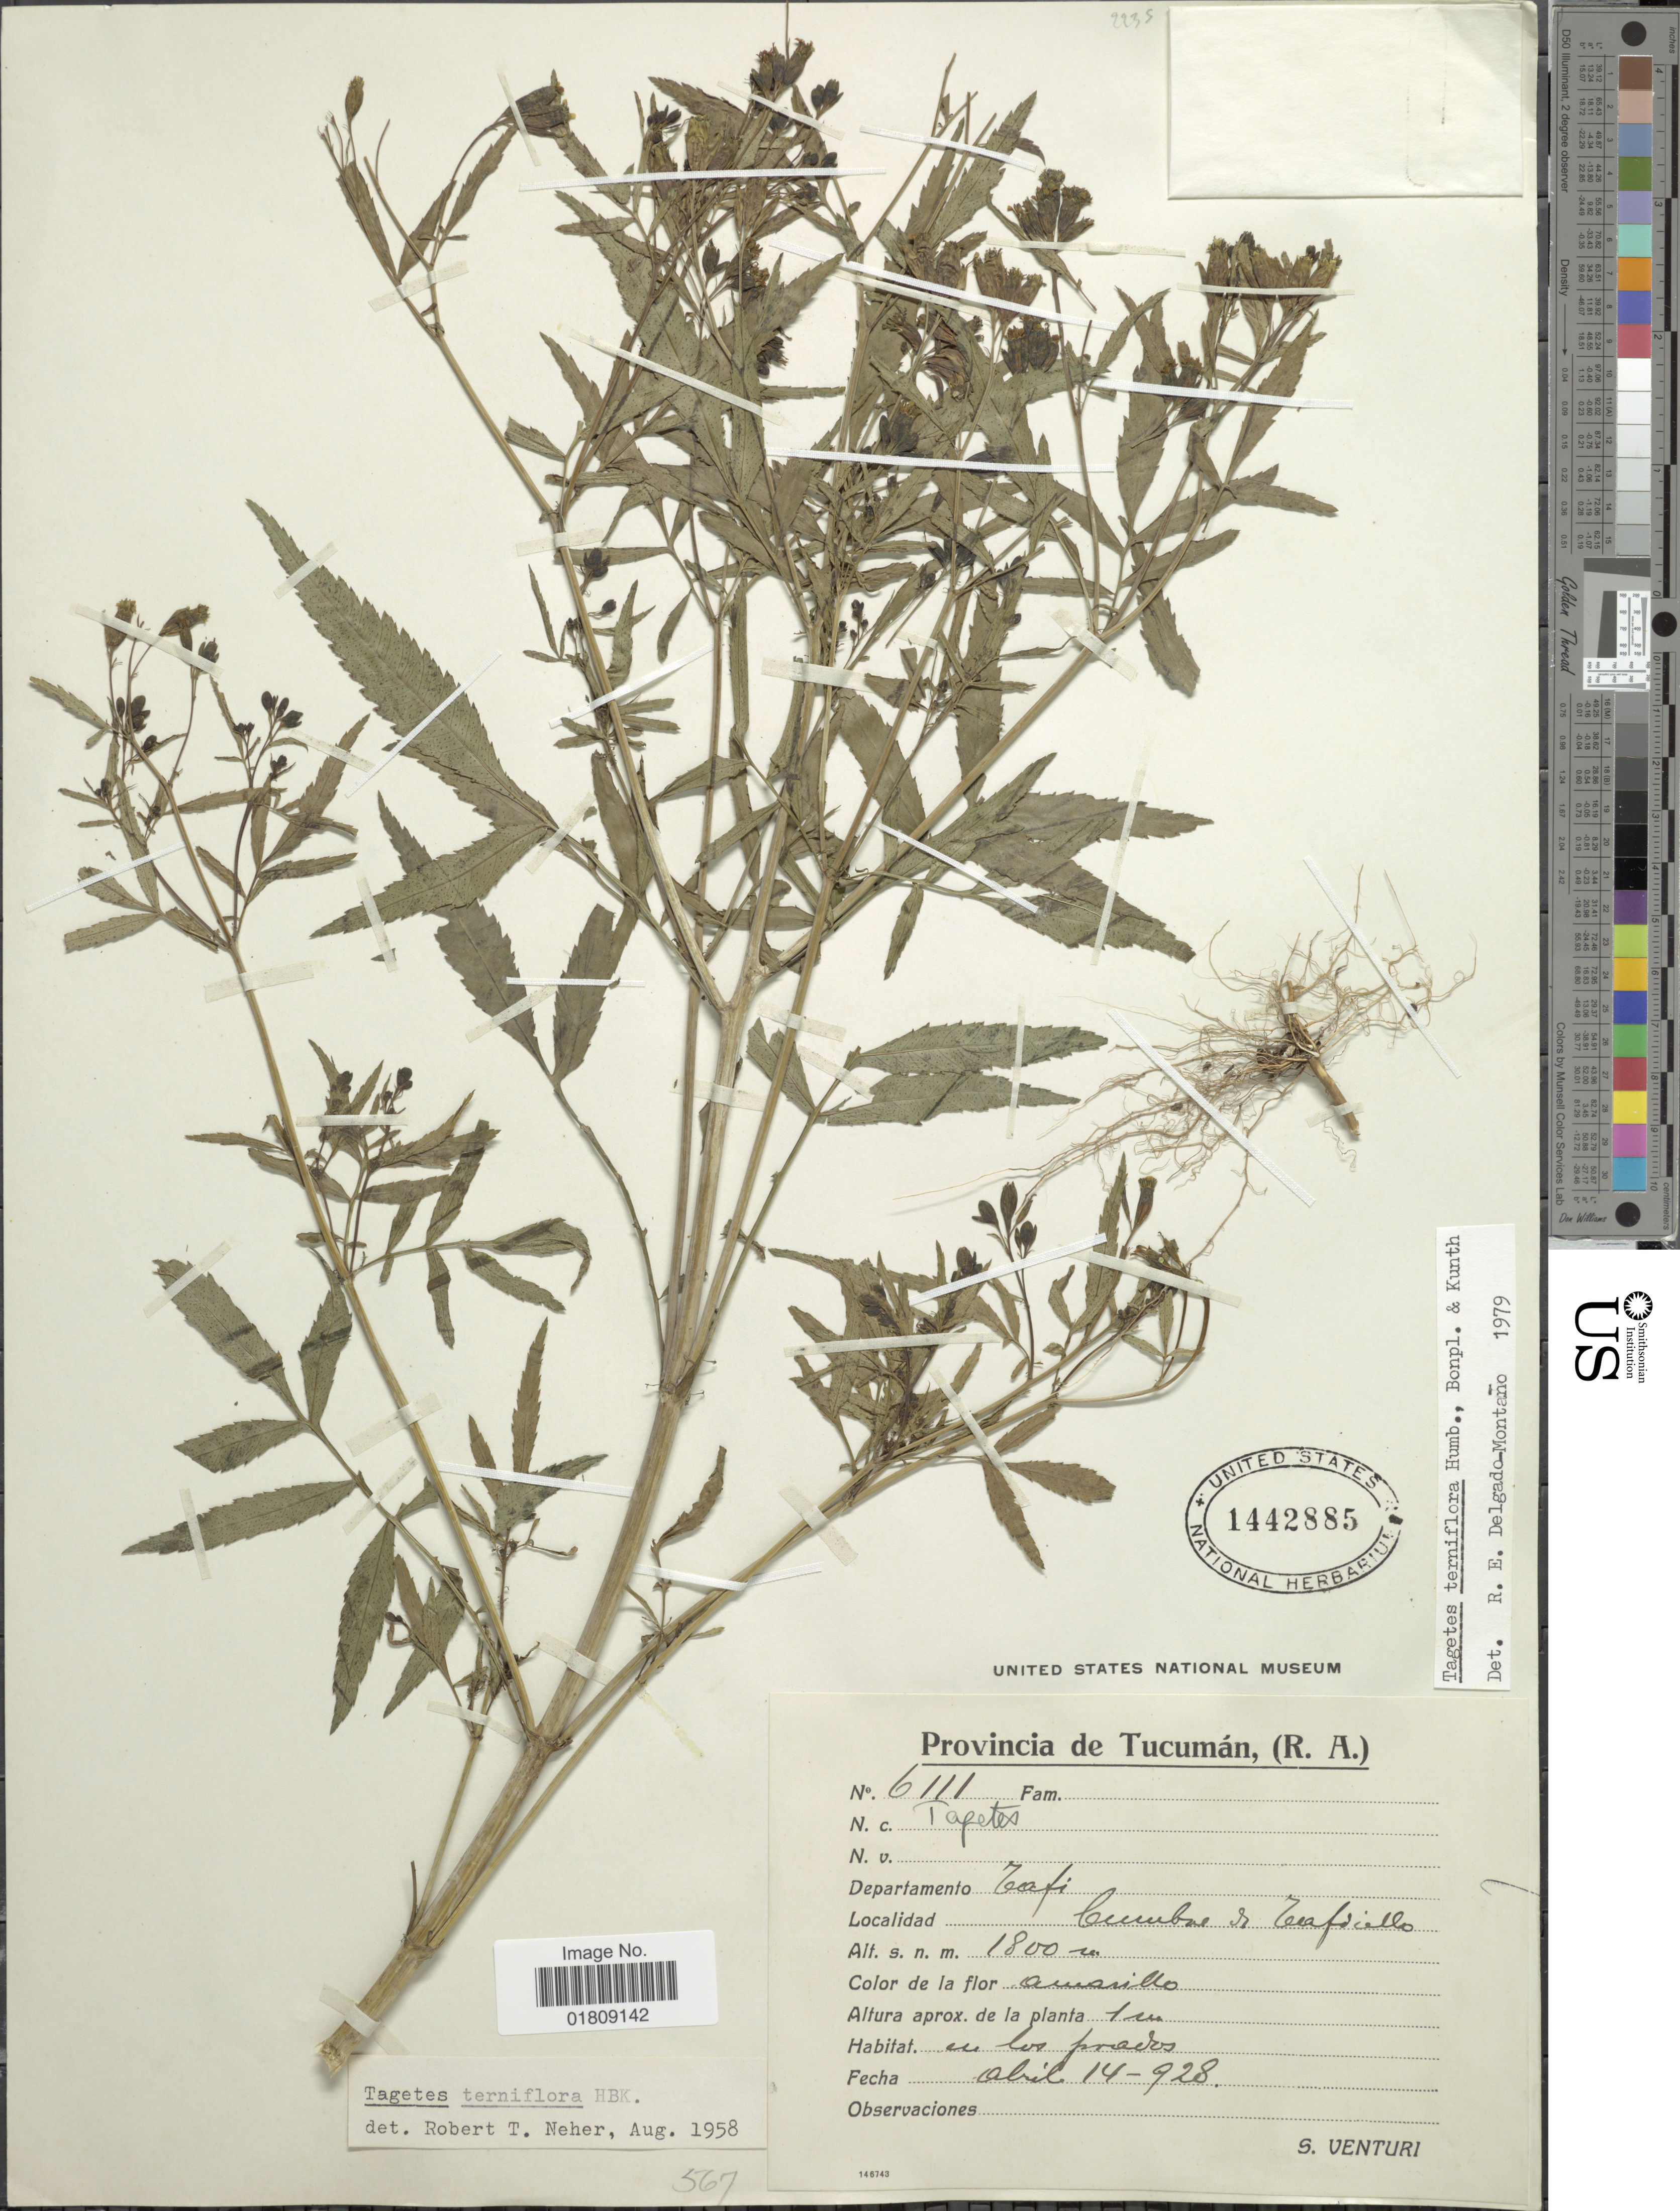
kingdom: Plantae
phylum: Tracheophyta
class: Magnoliopsida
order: Asterales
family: Asteraceae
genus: Tagetes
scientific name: Tagetes terniflora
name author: Kunth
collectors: S. Venturi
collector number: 6111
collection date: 1928-04-14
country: Argentina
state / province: Tucumán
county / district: Tafí Viejo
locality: Cumbre de Taficillo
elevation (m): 1800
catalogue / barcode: US 1442885